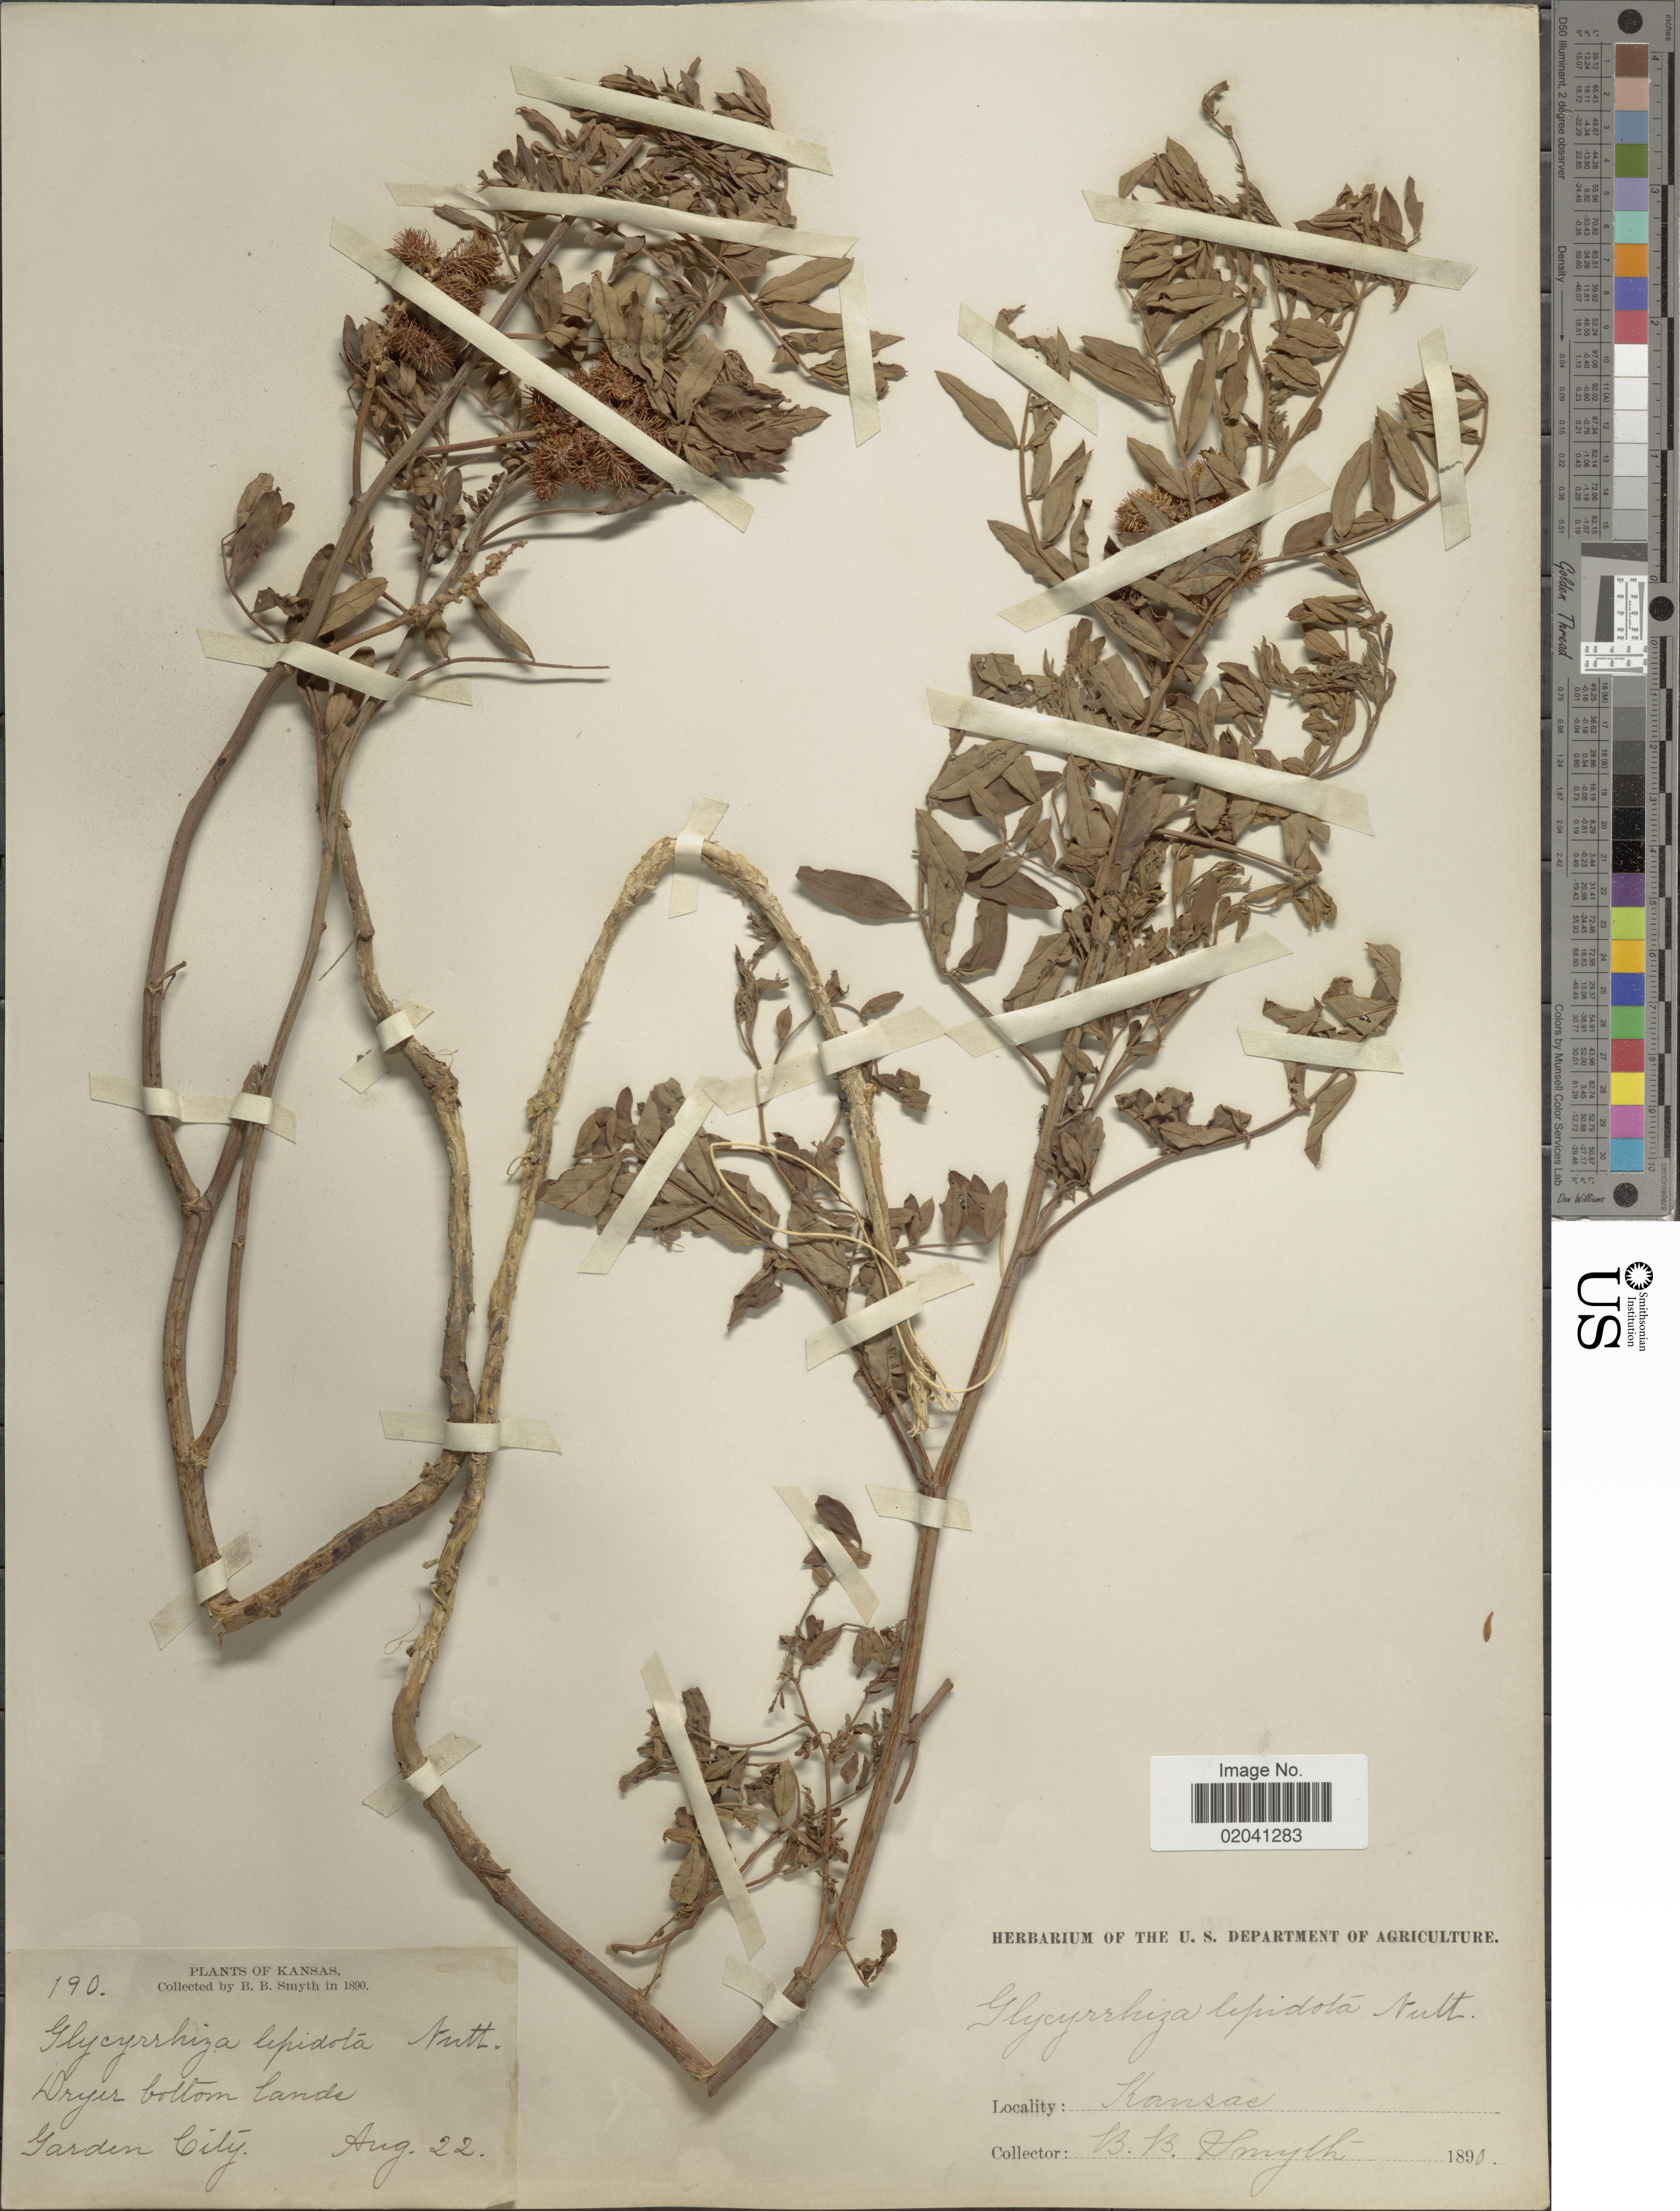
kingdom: Plantae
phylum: Tracheophyta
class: Magnoliopsida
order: Fabales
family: Fabaceae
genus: Glycyrrhiza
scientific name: Glycyrrhiza lepidota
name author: Pursh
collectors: B. Smyth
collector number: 190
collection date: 1890-08-22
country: United States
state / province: Kansas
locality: Dryer bottom lands. Garden City